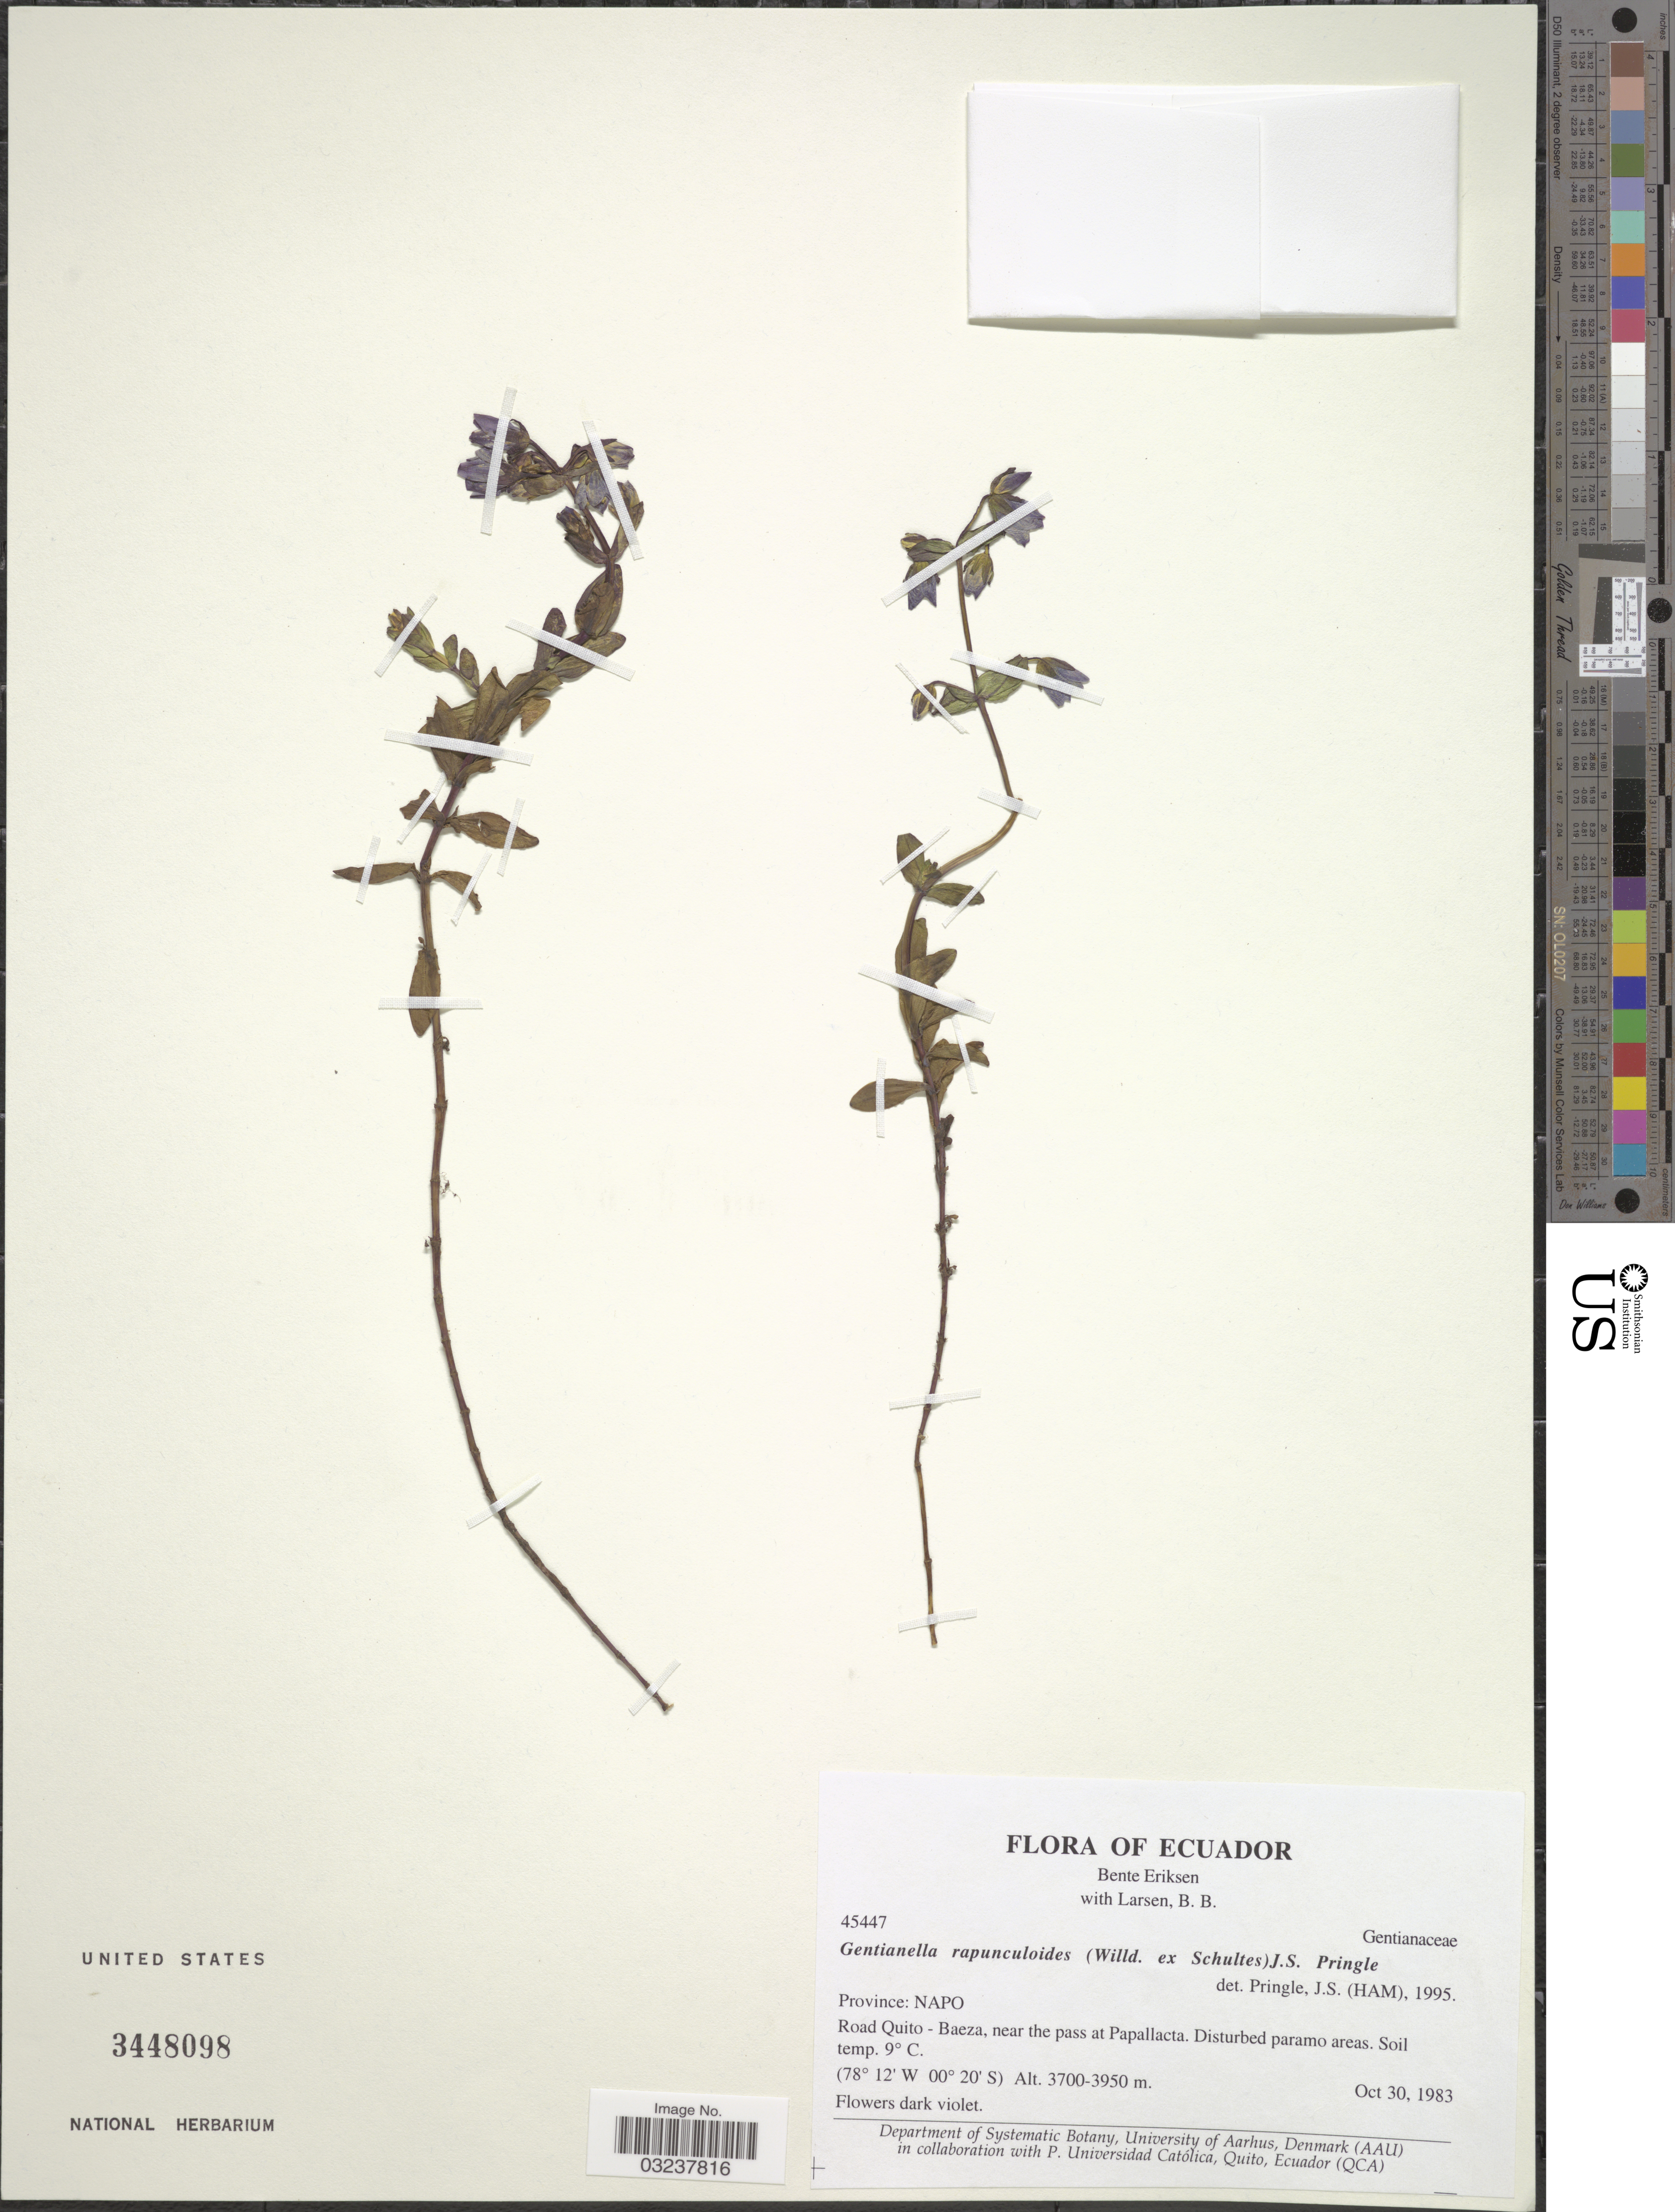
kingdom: Plantae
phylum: Tracheophyta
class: Magnoliopsida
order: Gentianales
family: Gentianaceae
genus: Gentianella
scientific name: Gentianella rapunculoides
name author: (Willd. ex Schult.) J.S. Pringle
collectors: B. Eriksen & B. Larsen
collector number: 45447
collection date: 1983-10-30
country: Ecuador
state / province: Napo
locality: Road Quito - Baeza, near the pass at Papallacta.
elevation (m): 3700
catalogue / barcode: US 3448098